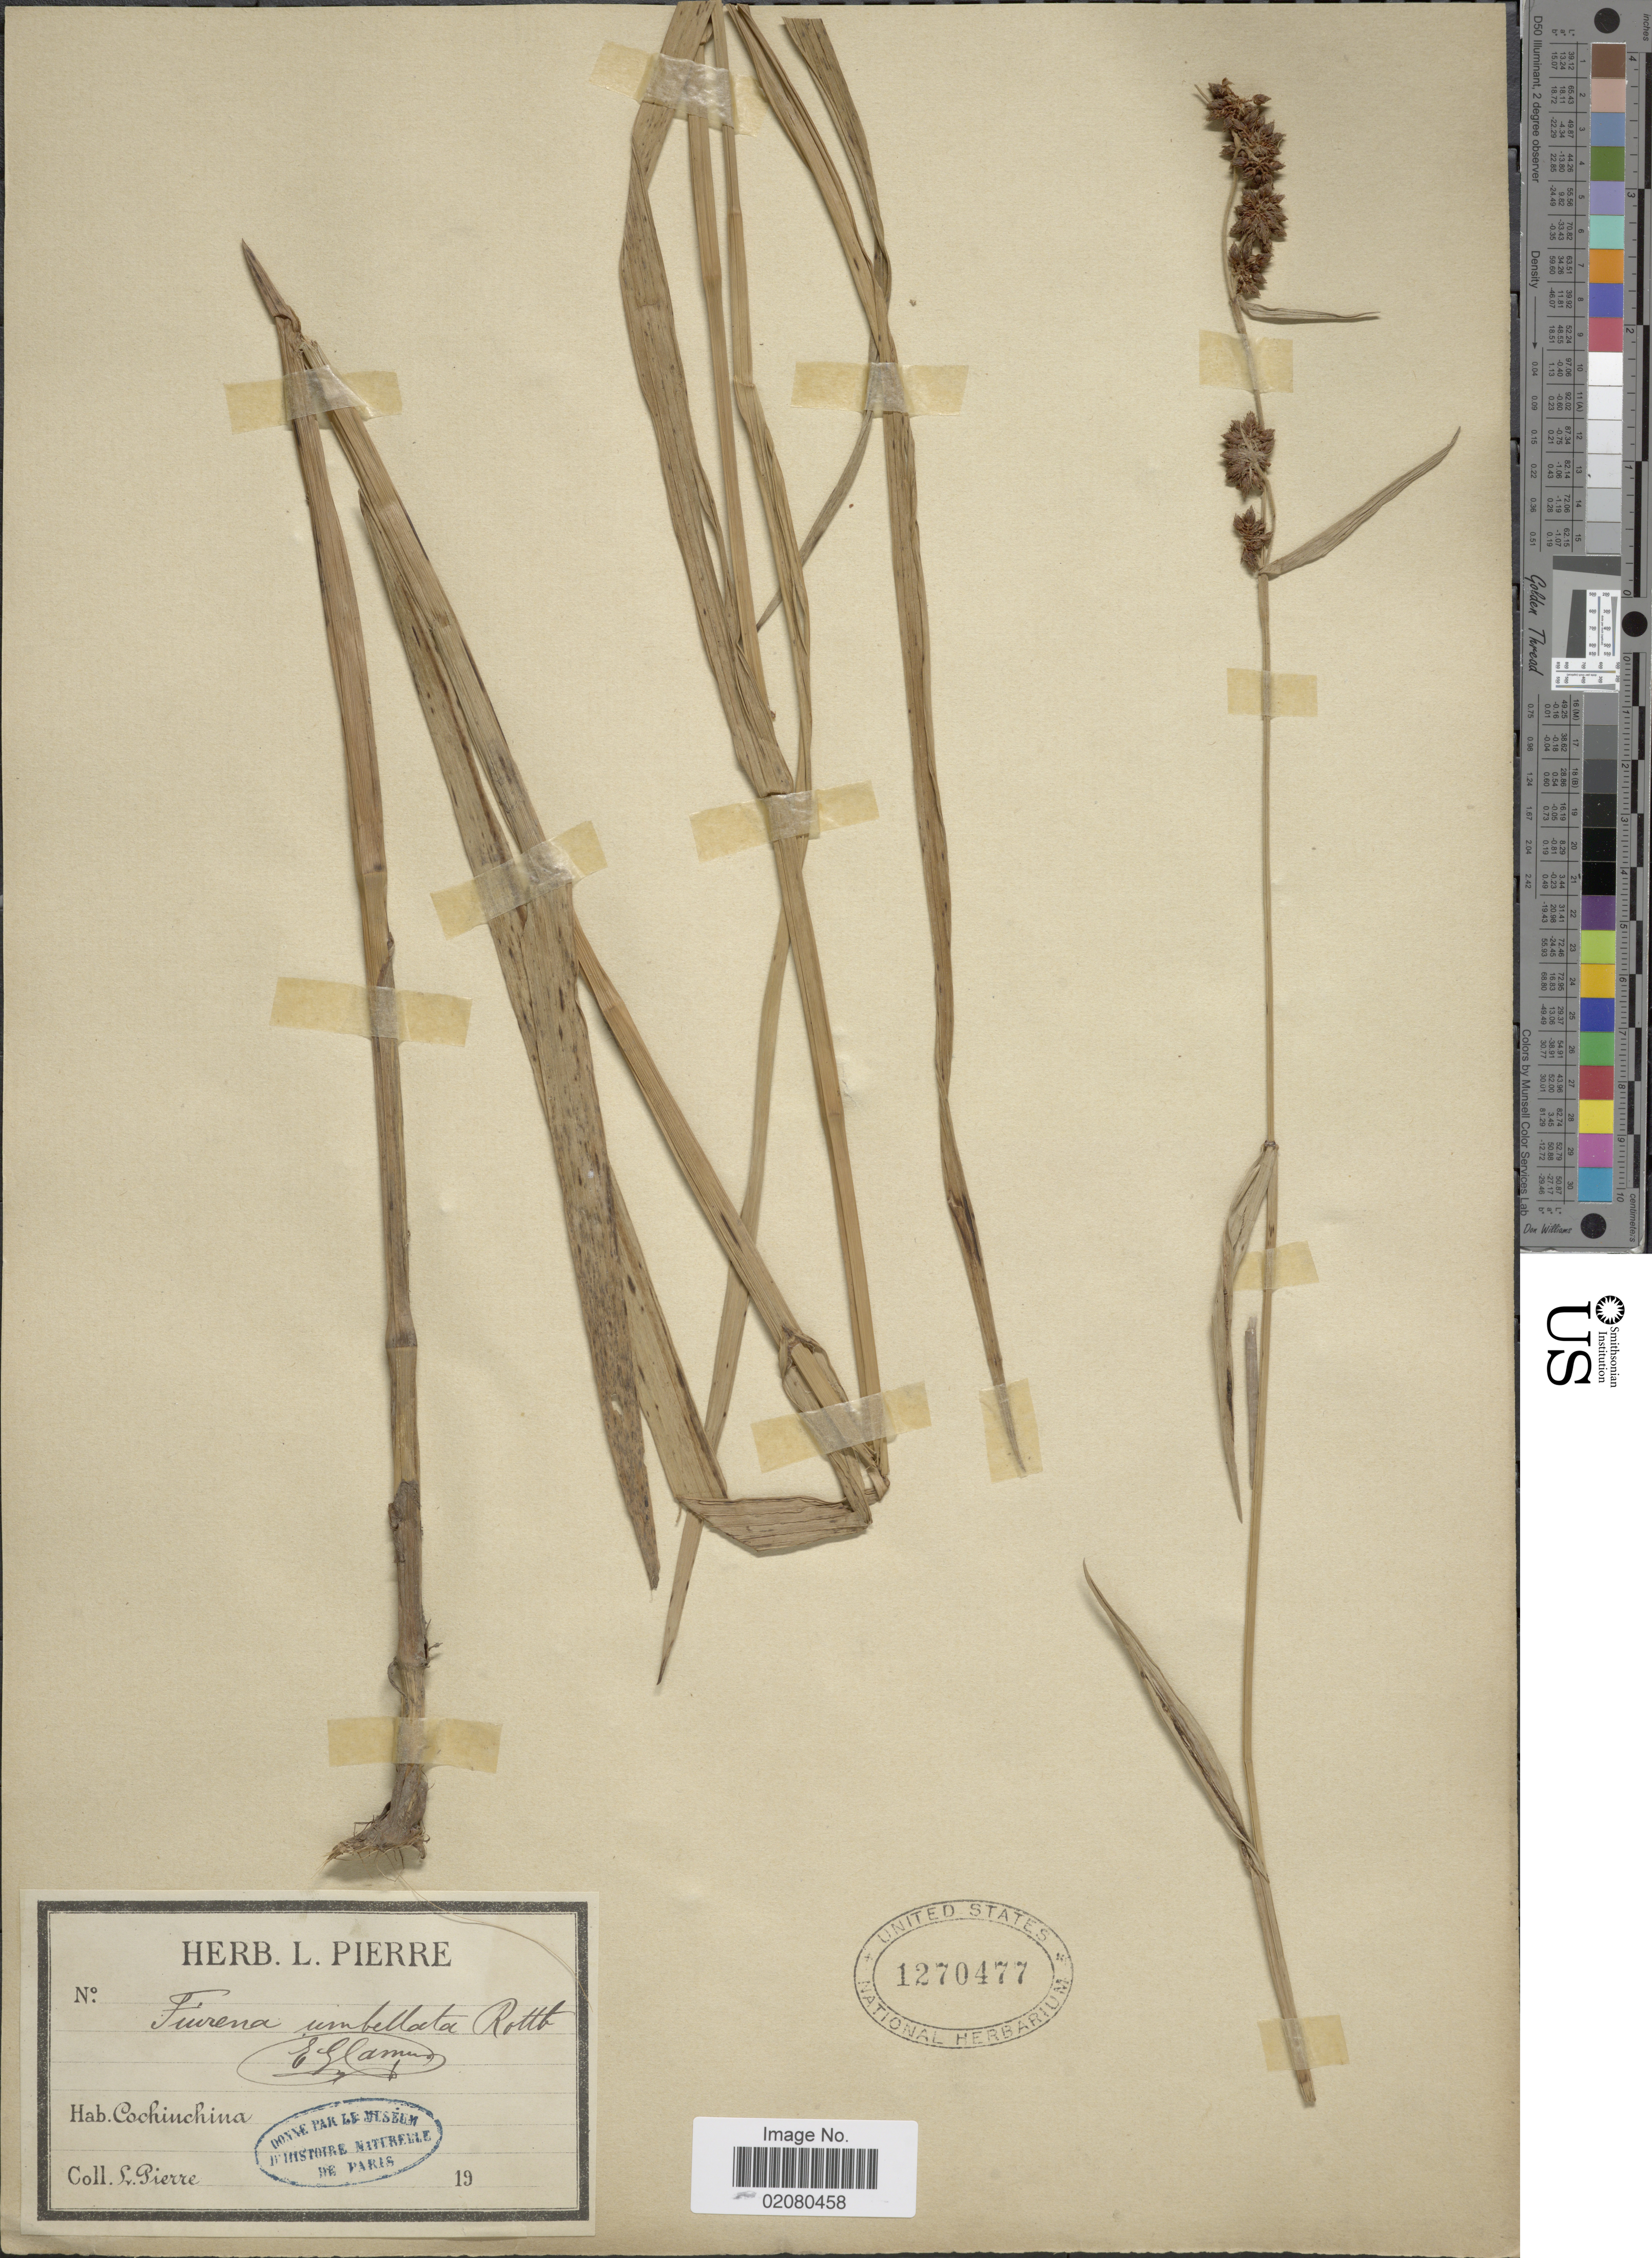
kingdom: Plantae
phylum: Tracheophyta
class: Liliopsida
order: Poales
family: Cyperaceae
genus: Fuirena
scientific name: Fuirena umbellata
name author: Rottb.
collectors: L. Pierre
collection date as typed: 19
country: Vietnam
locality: Cochinchina.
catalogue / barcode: US 1270477